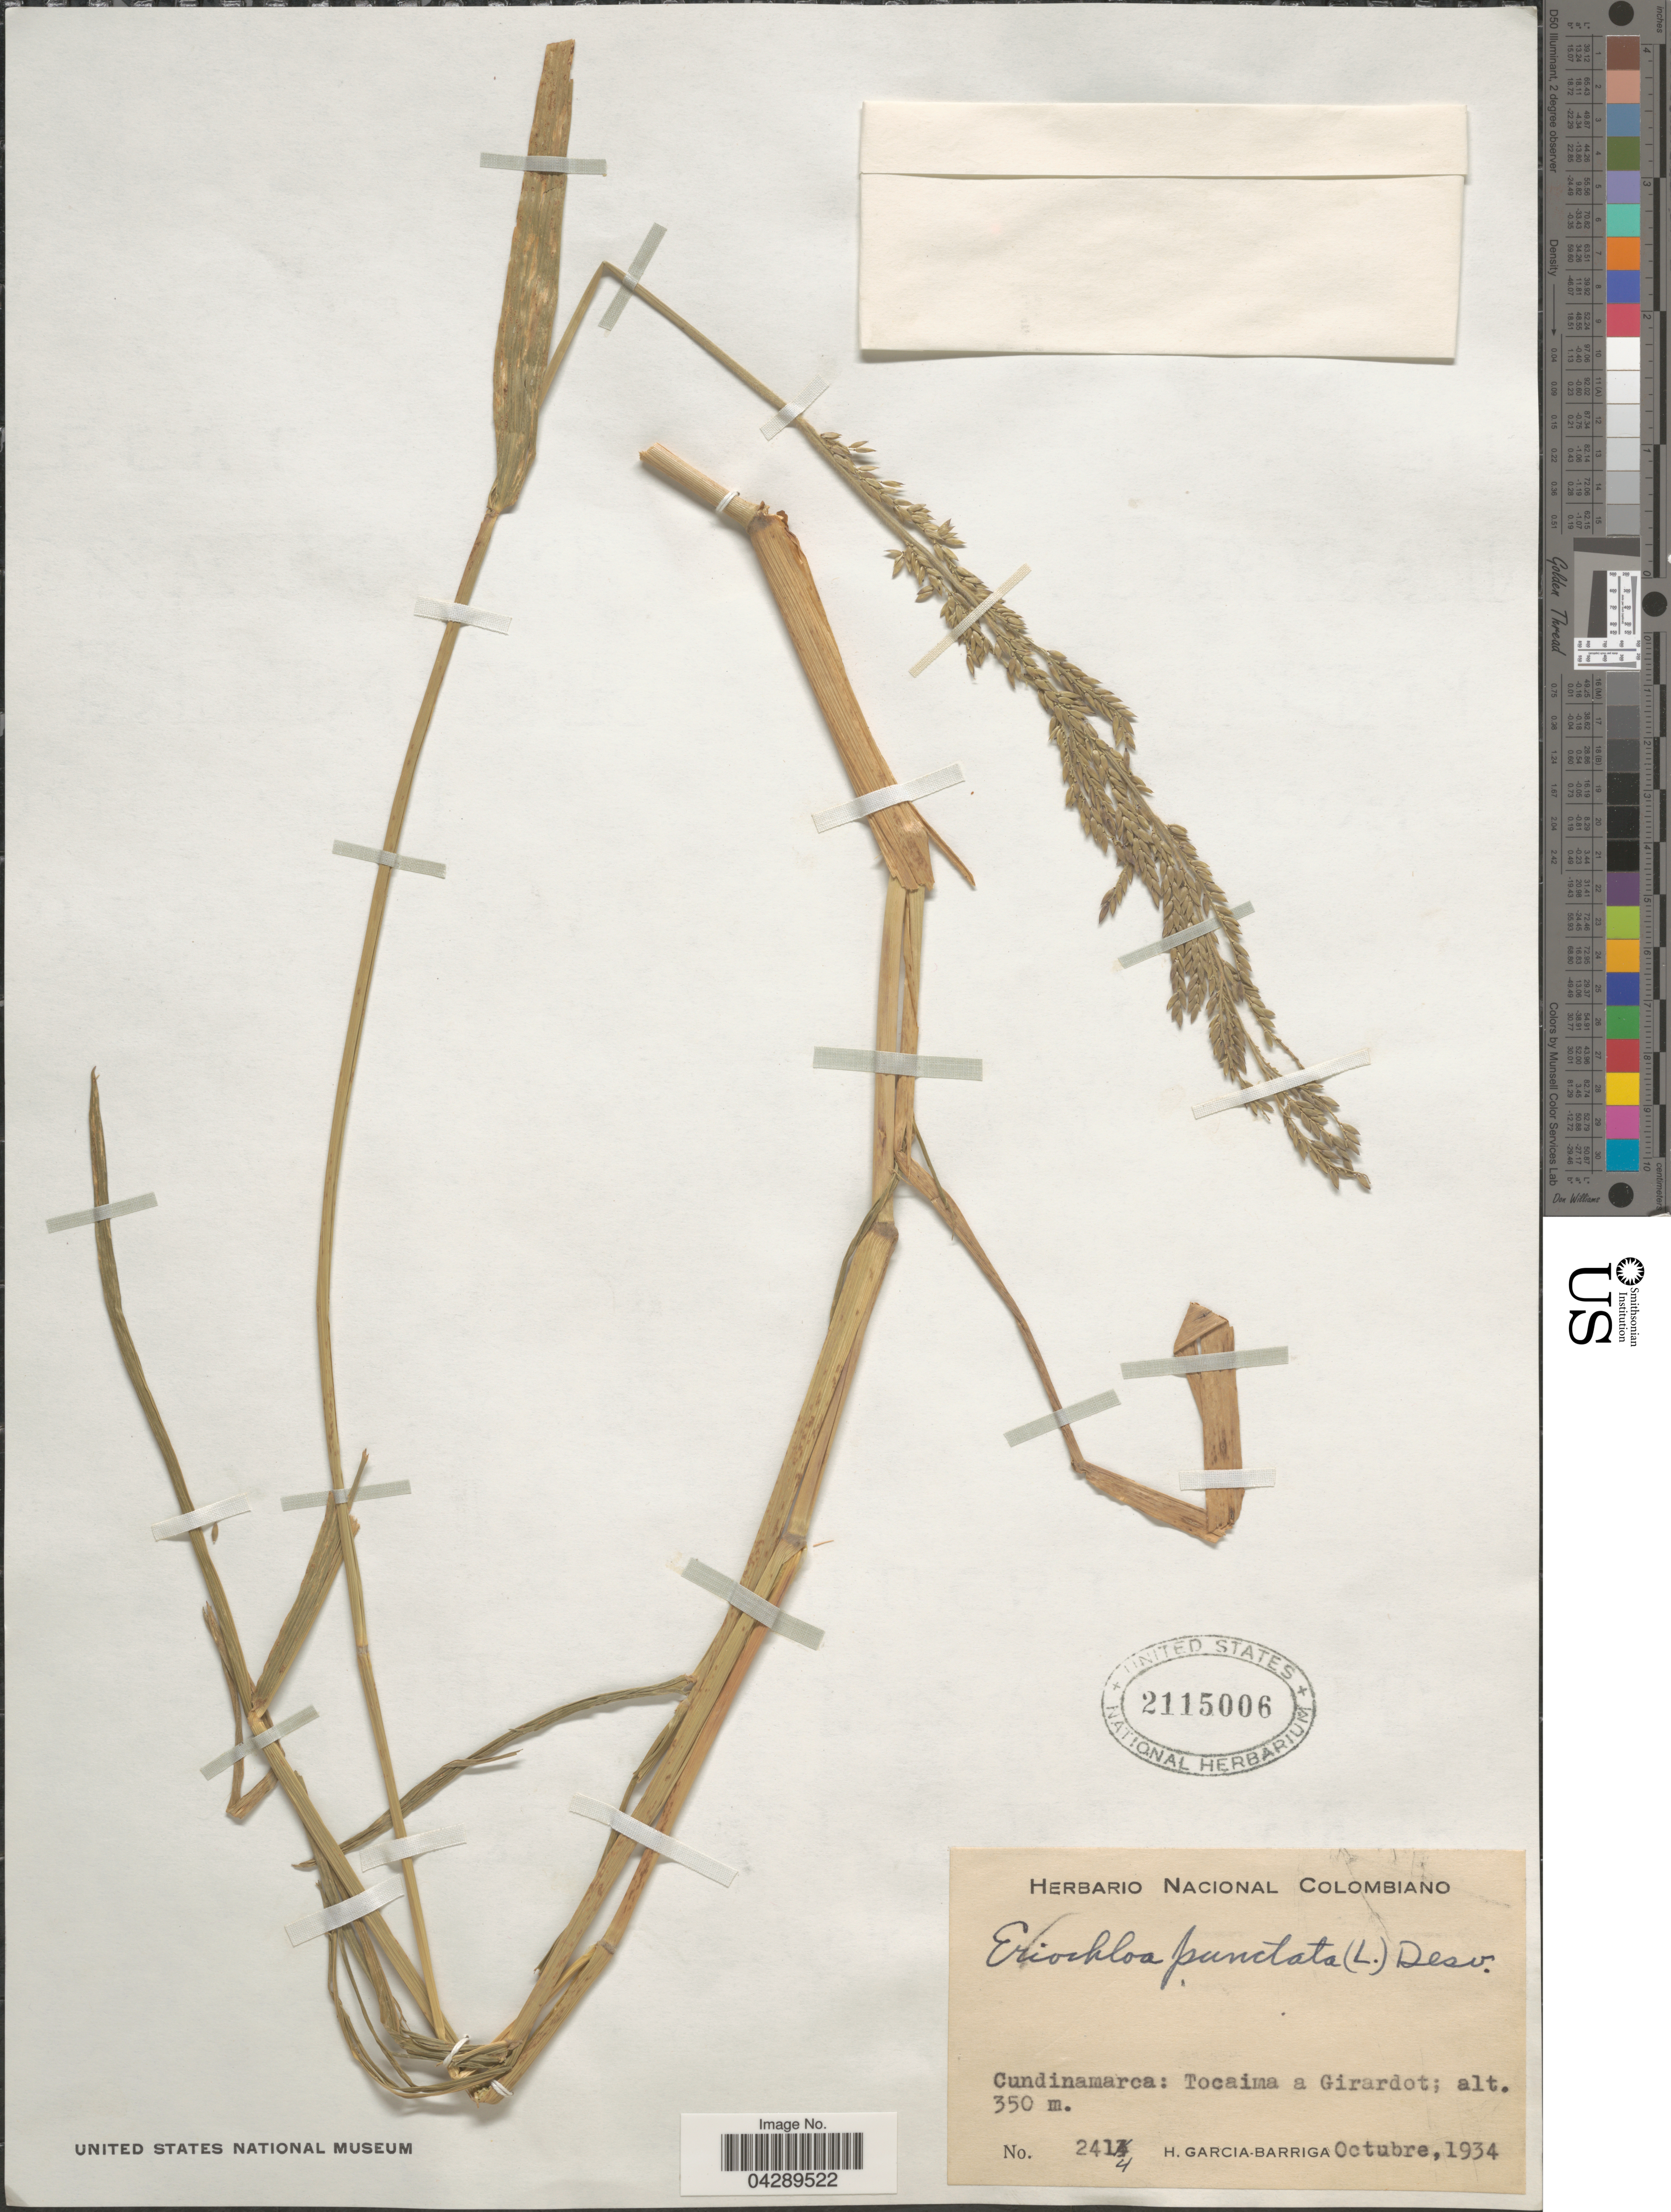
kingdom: Plantae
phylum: Tracheophyta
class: Liliopsida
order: Poales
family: Poaceae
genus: Eriochloa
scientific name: Eriochloa punctata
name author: (L.) Desv. ex Ham.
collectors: H. García Barriga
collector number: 2414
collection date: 1934-10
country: Colombia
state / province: Cundinamarca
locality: Tocaima a Girardot.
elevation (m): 350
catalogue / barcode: US 2115006